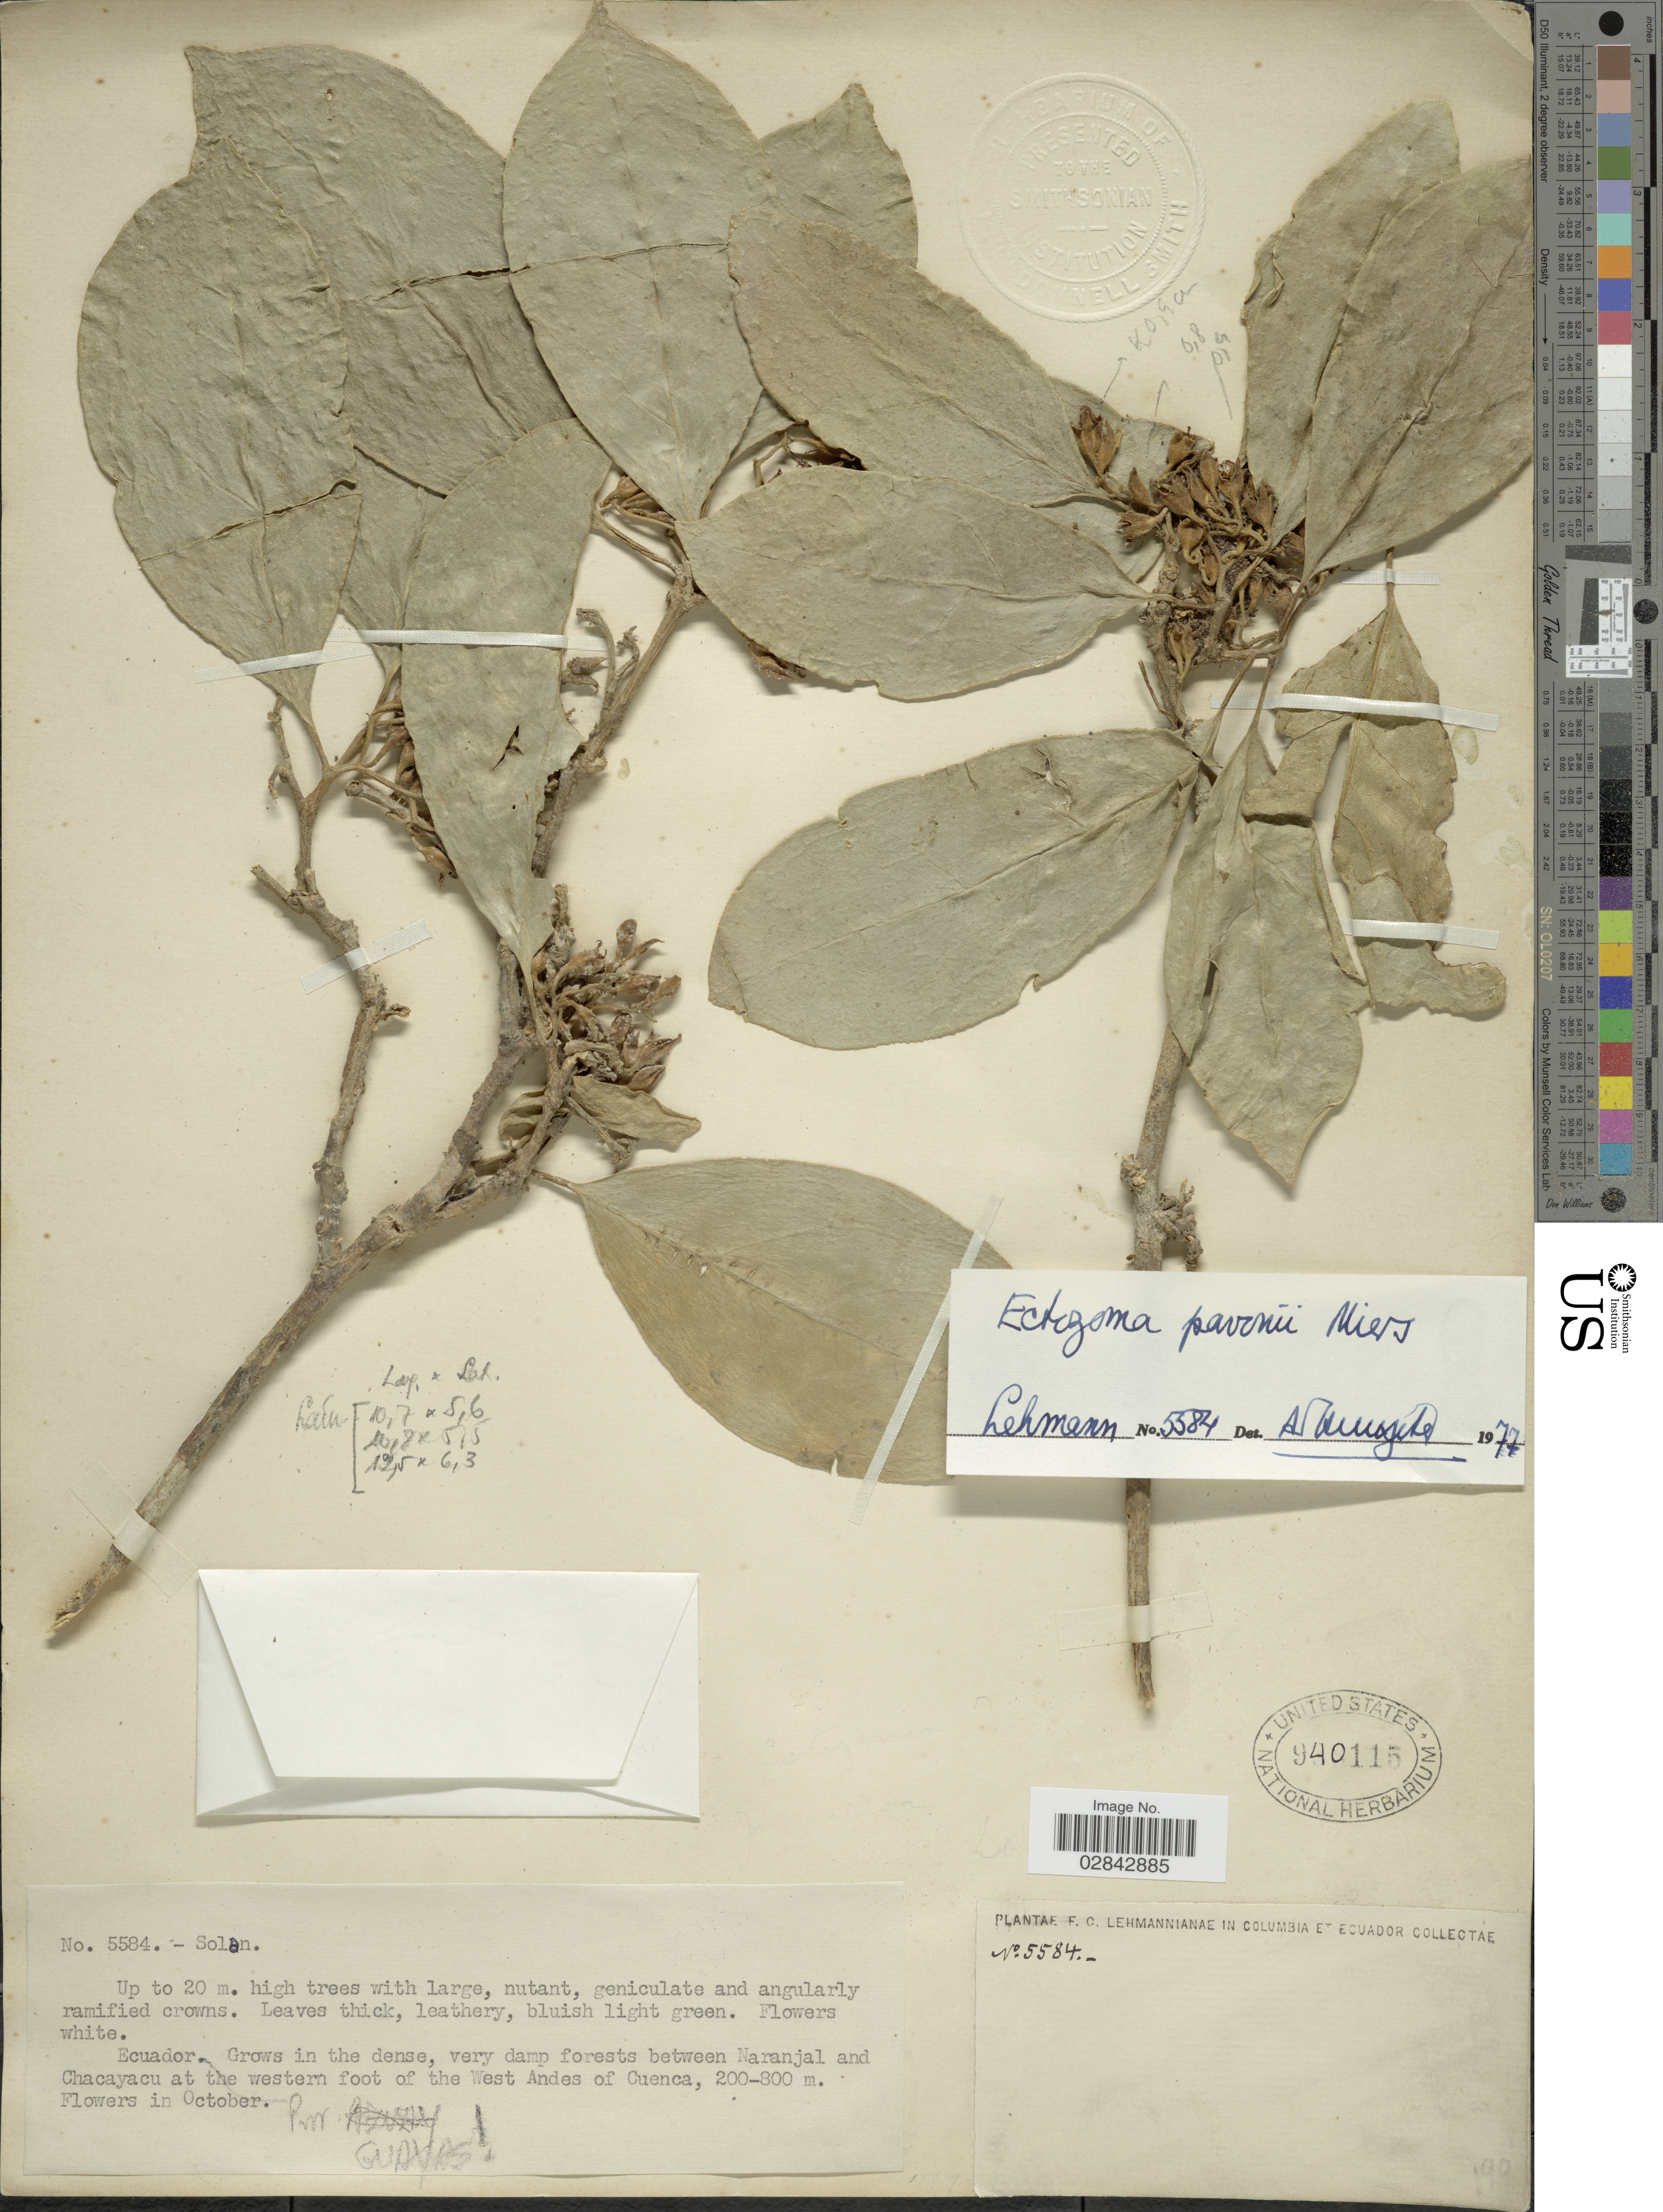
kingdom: Plantae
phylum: Tracheophyta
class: Magnoliopsida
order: Solanales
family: Solanaceae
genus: Markea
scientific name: Markea pavonii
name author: (Miers) D'Arcy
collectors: F. C. Lehmann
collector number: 5584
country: Ecuador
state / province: Guayas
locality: Between Naranjal and Chacayacu at the western foot of the West Andes of Cuenca.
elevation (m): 200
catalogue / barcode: US 940115